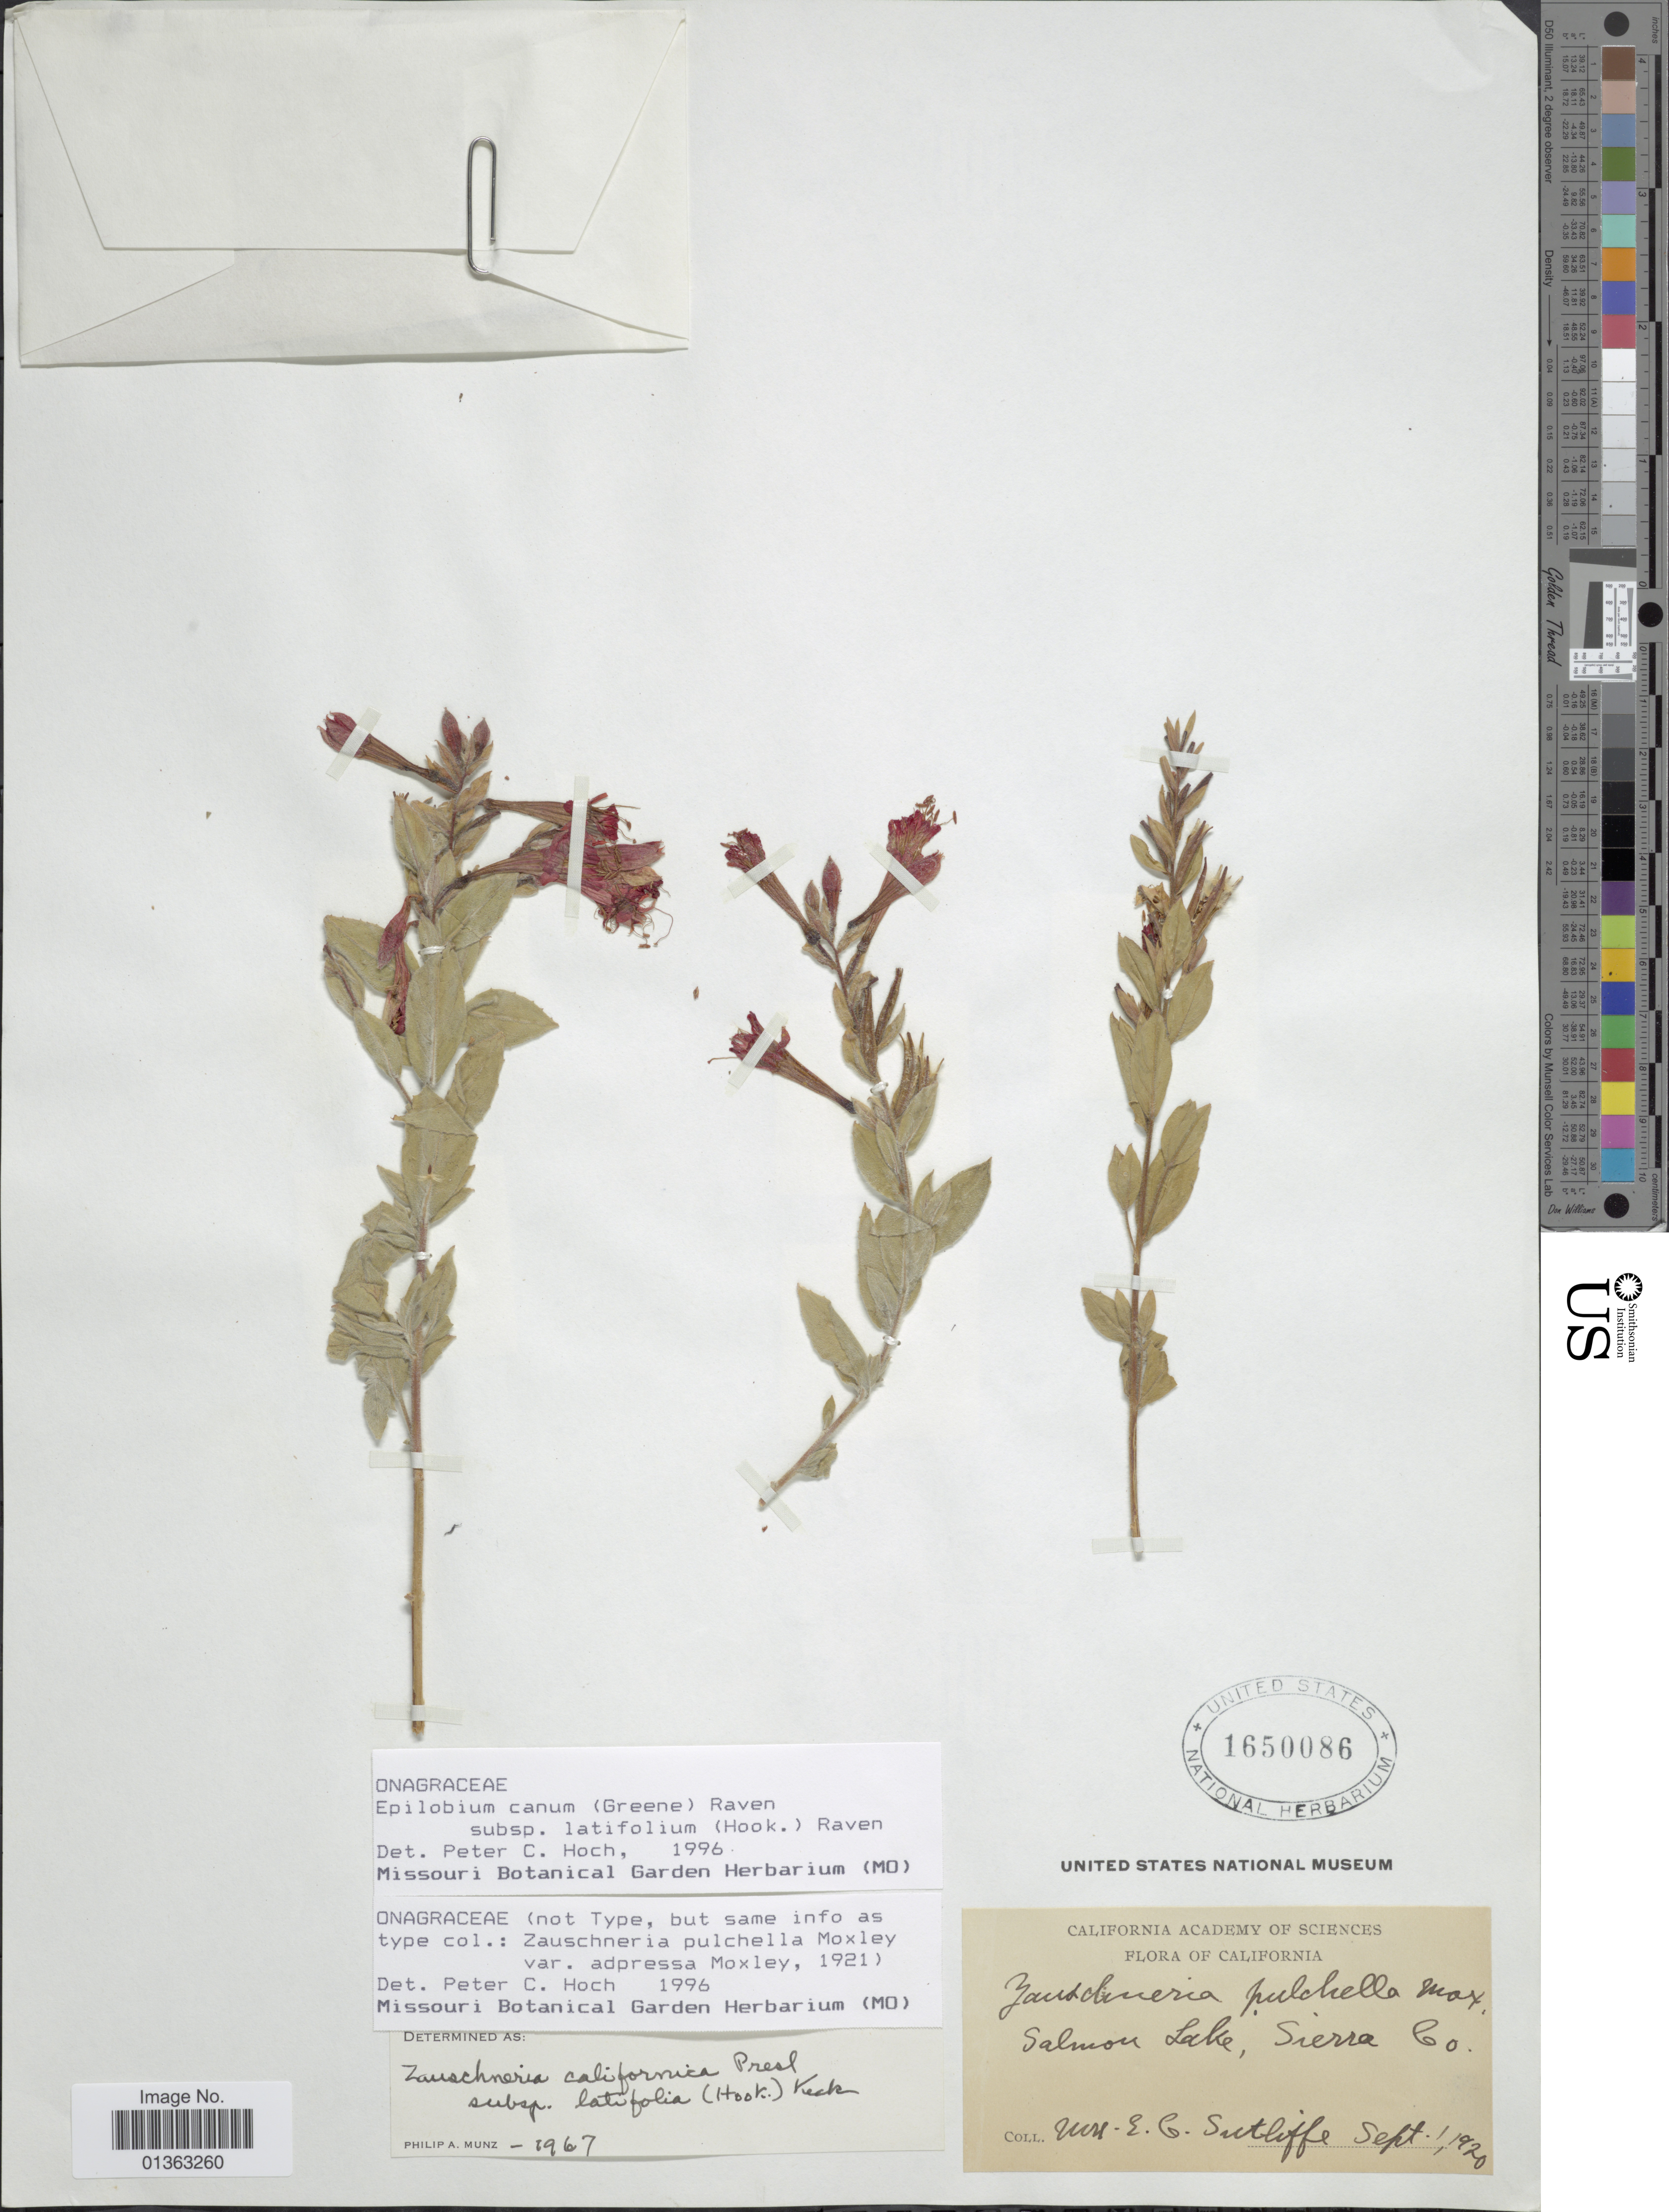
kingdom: Plantae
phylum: Tracheophyta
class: Magnoliopsida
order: Myrtales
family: Onagraceae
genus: Epilobium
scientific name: Epilobium canum subsp. latifolium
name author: (Hook.) P.H. Raven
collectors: E. Sutliffe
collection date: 1920-09-01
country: United States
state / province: California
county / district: Sierra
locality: Salmon Lake, Sierra Co.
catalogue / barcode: US 1650086